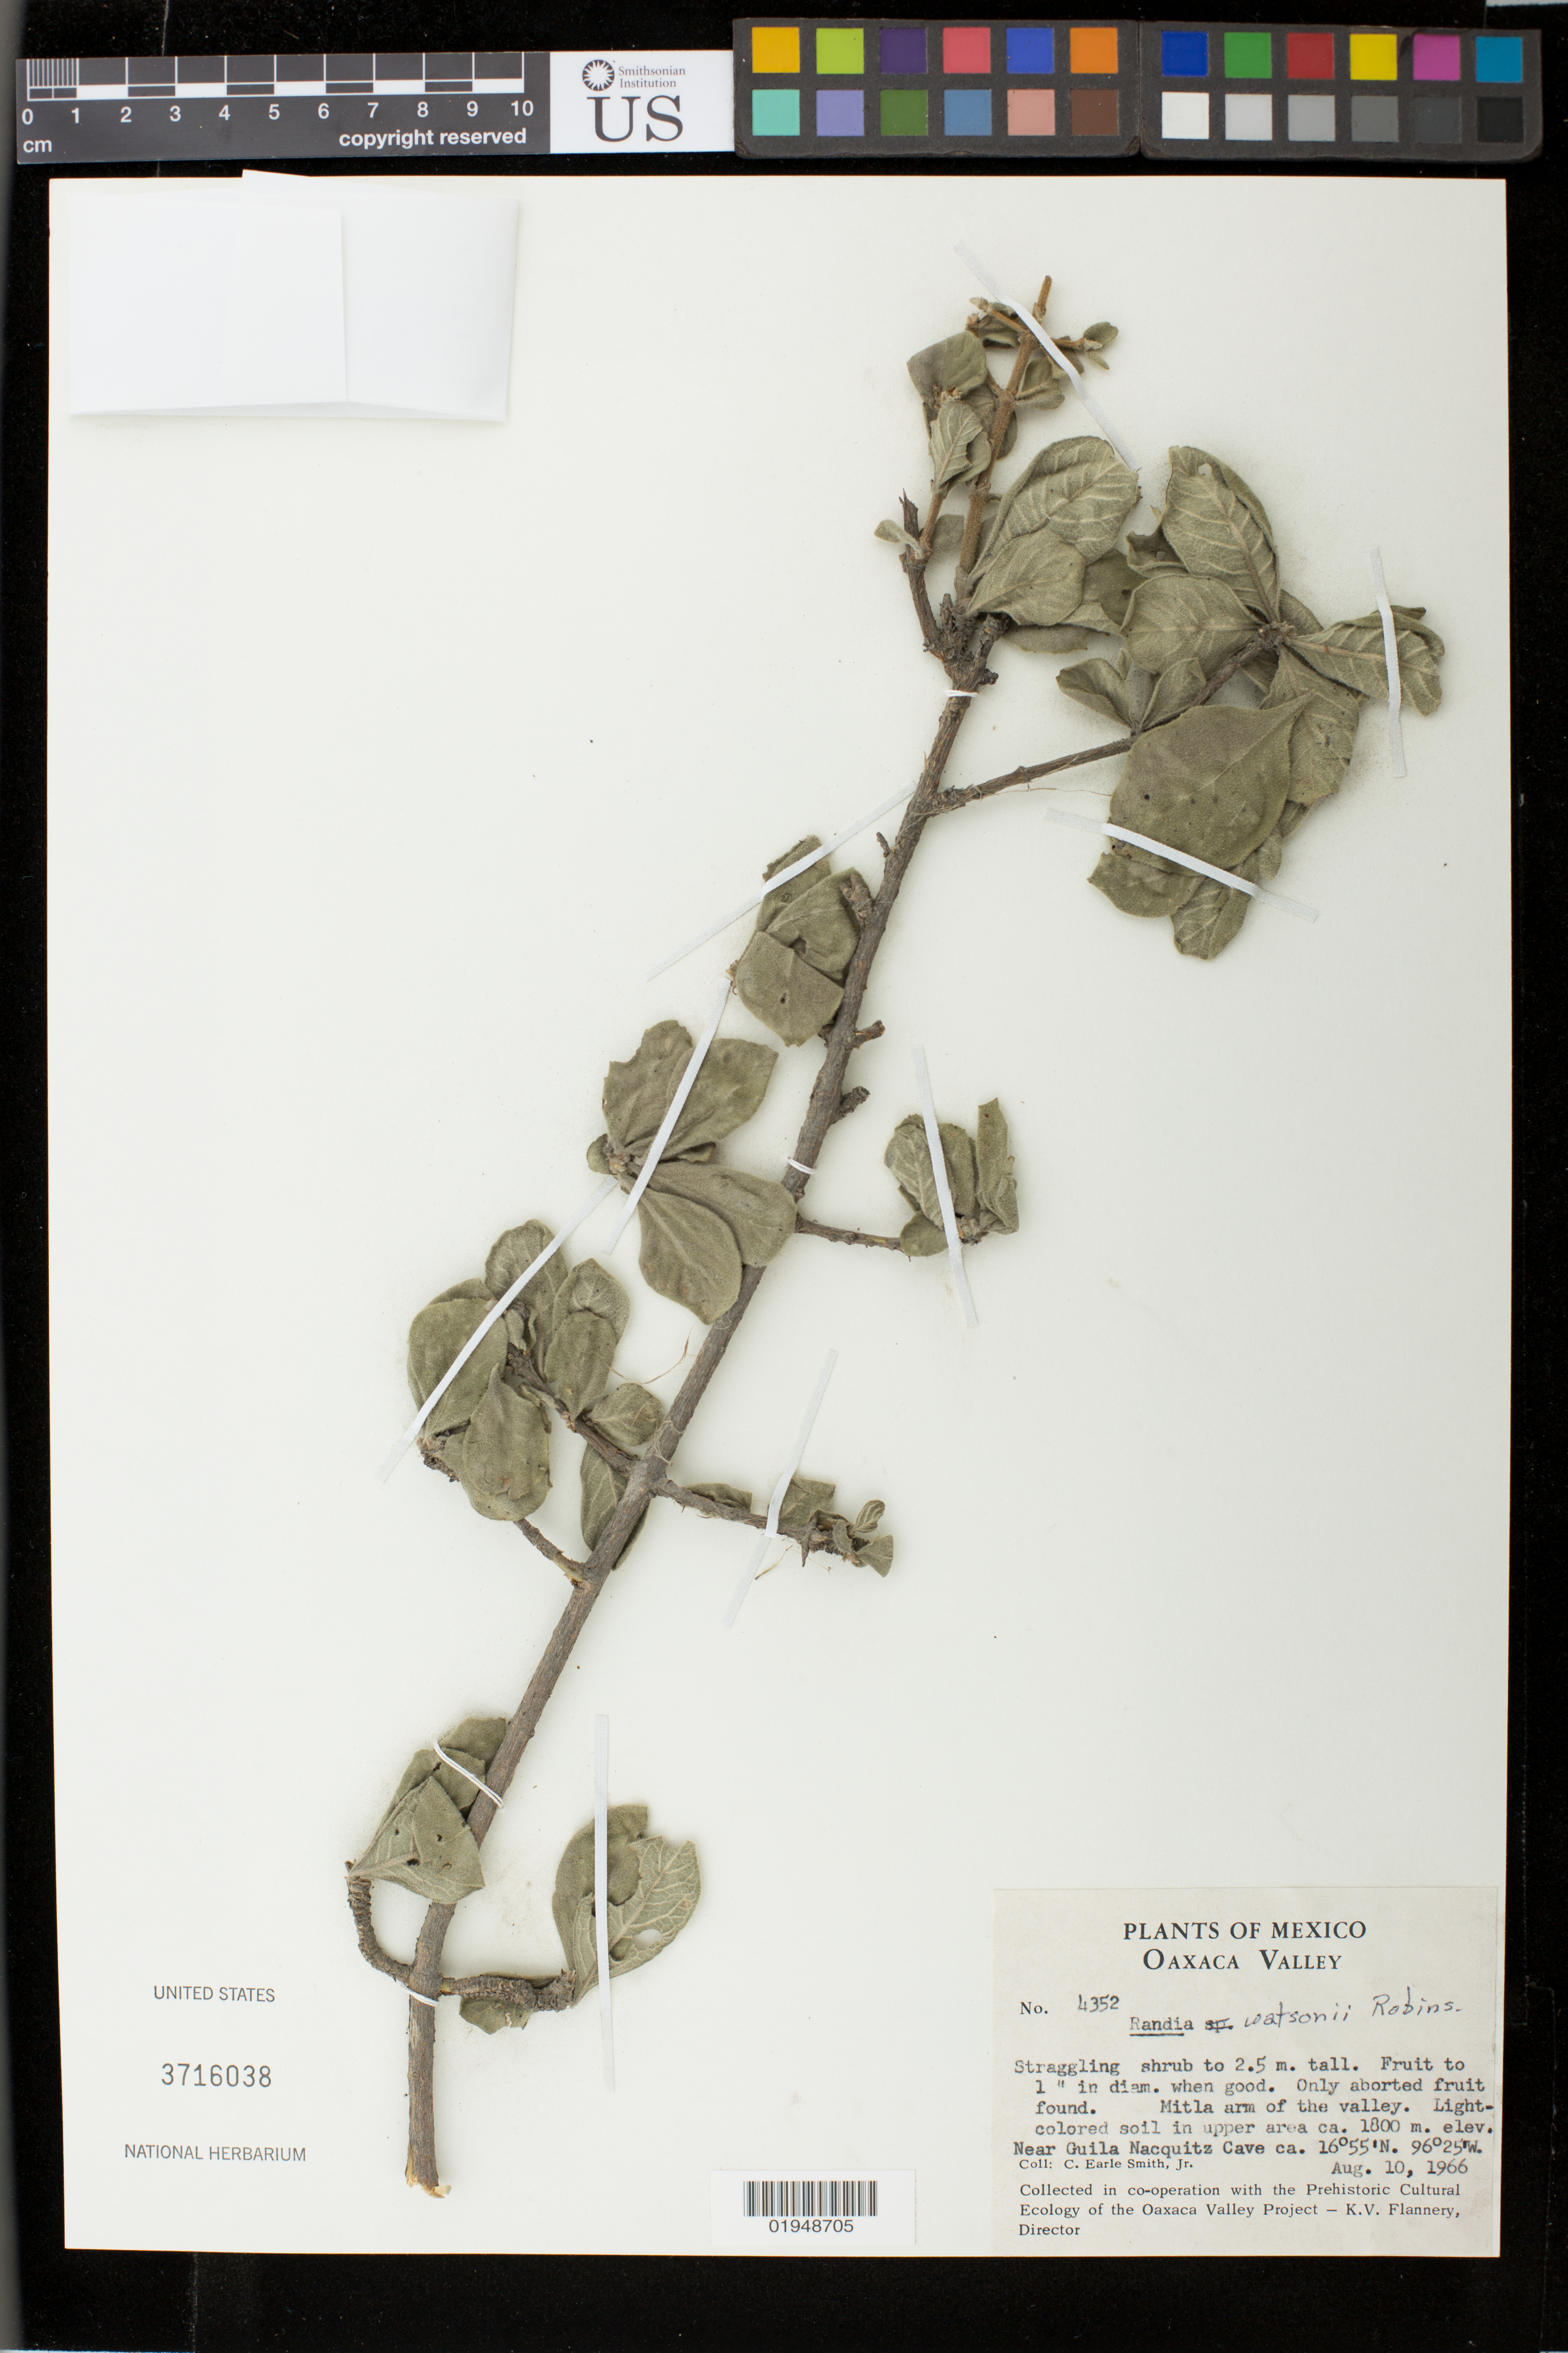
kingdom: Plantae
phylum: Tracheophyta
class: Magnoliopsida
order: Gentianales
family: Rubiaceae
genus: Randia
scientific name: Randia watsonii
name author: Rob.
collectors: C. E. Smith Jr.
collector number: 4352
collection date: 1966-08-10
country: Mexico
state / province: Oaxaca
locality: Mitla arm of Oaxaca Valley near Guilá Nacquitz cave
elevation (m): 1800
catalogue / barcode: US 3716038